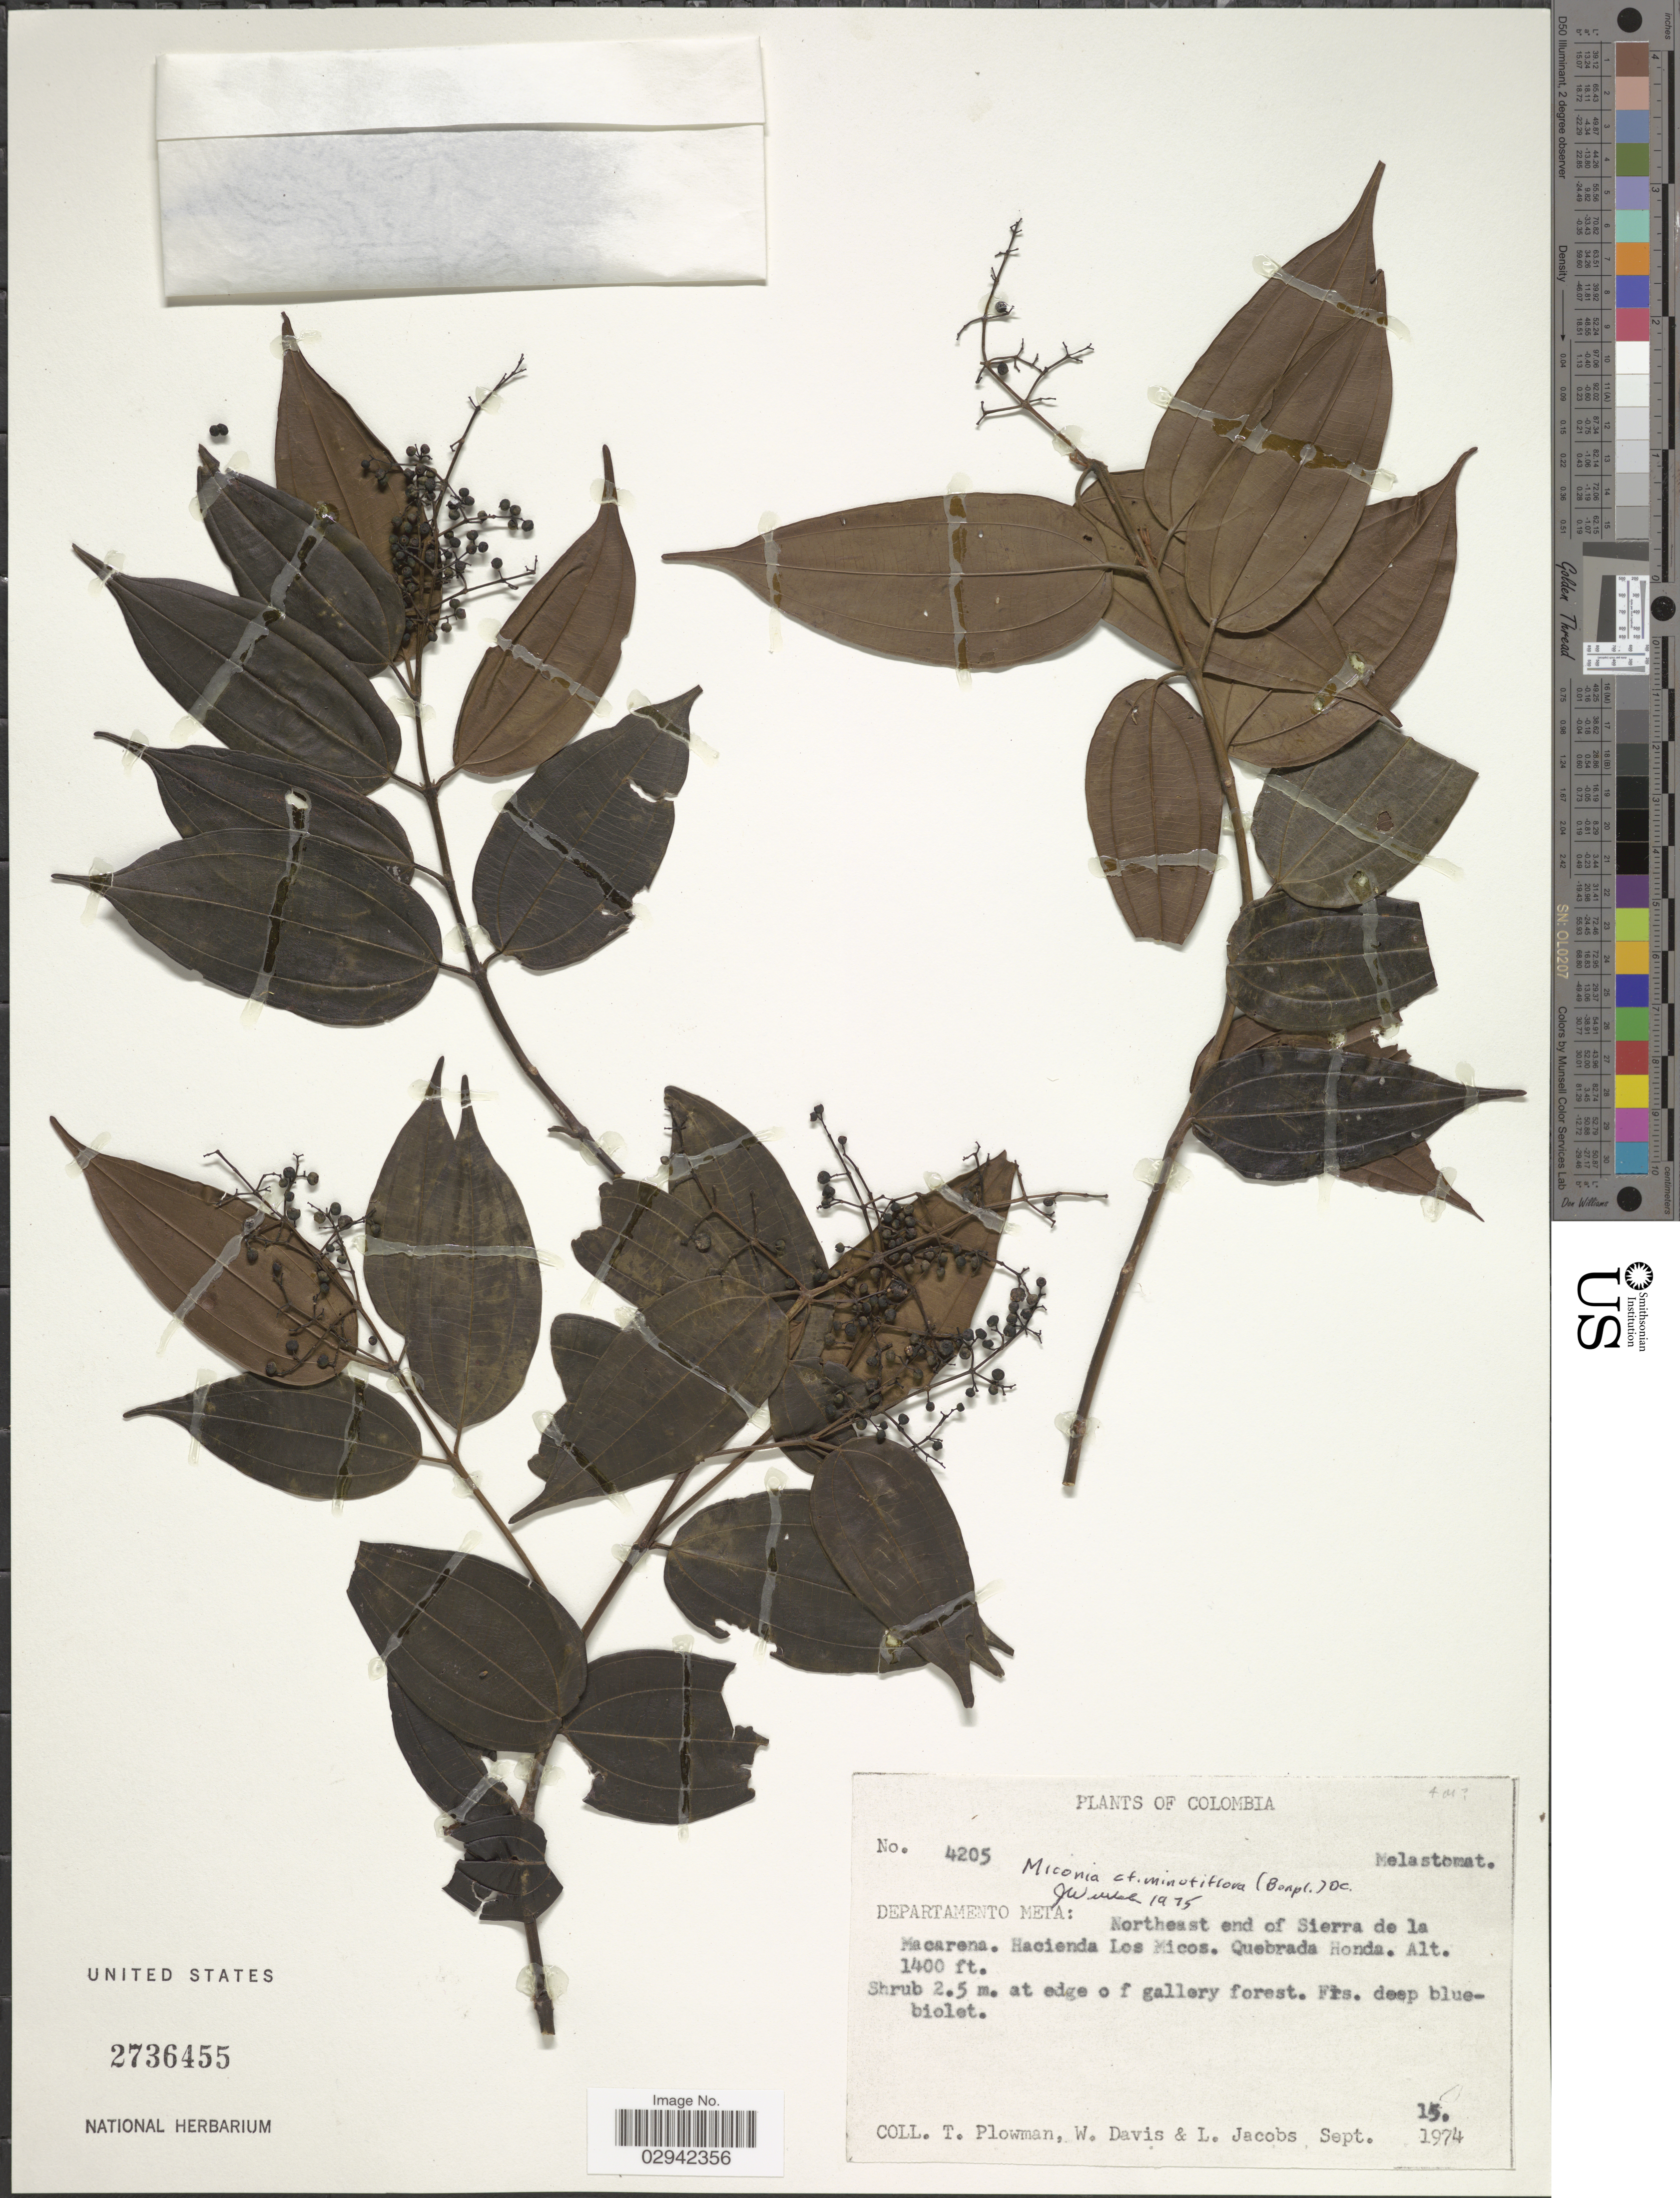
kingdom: Plantae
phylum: Tracheophyta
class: Magnoliopsida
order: Myrtales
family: Melastomataceae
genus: Miconia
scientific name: Miconia puberula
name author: Cogn.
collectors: T. Plowman, W. Davis & L. Jacobs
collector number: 4205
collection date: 1974-09-15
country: Colombia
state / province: Meta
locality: Departamento Meta: Northeast end of Sierra de la Macarena, Hacienda Los Micos, Quebrada Honda.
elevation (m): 427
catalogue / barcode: US 2736455